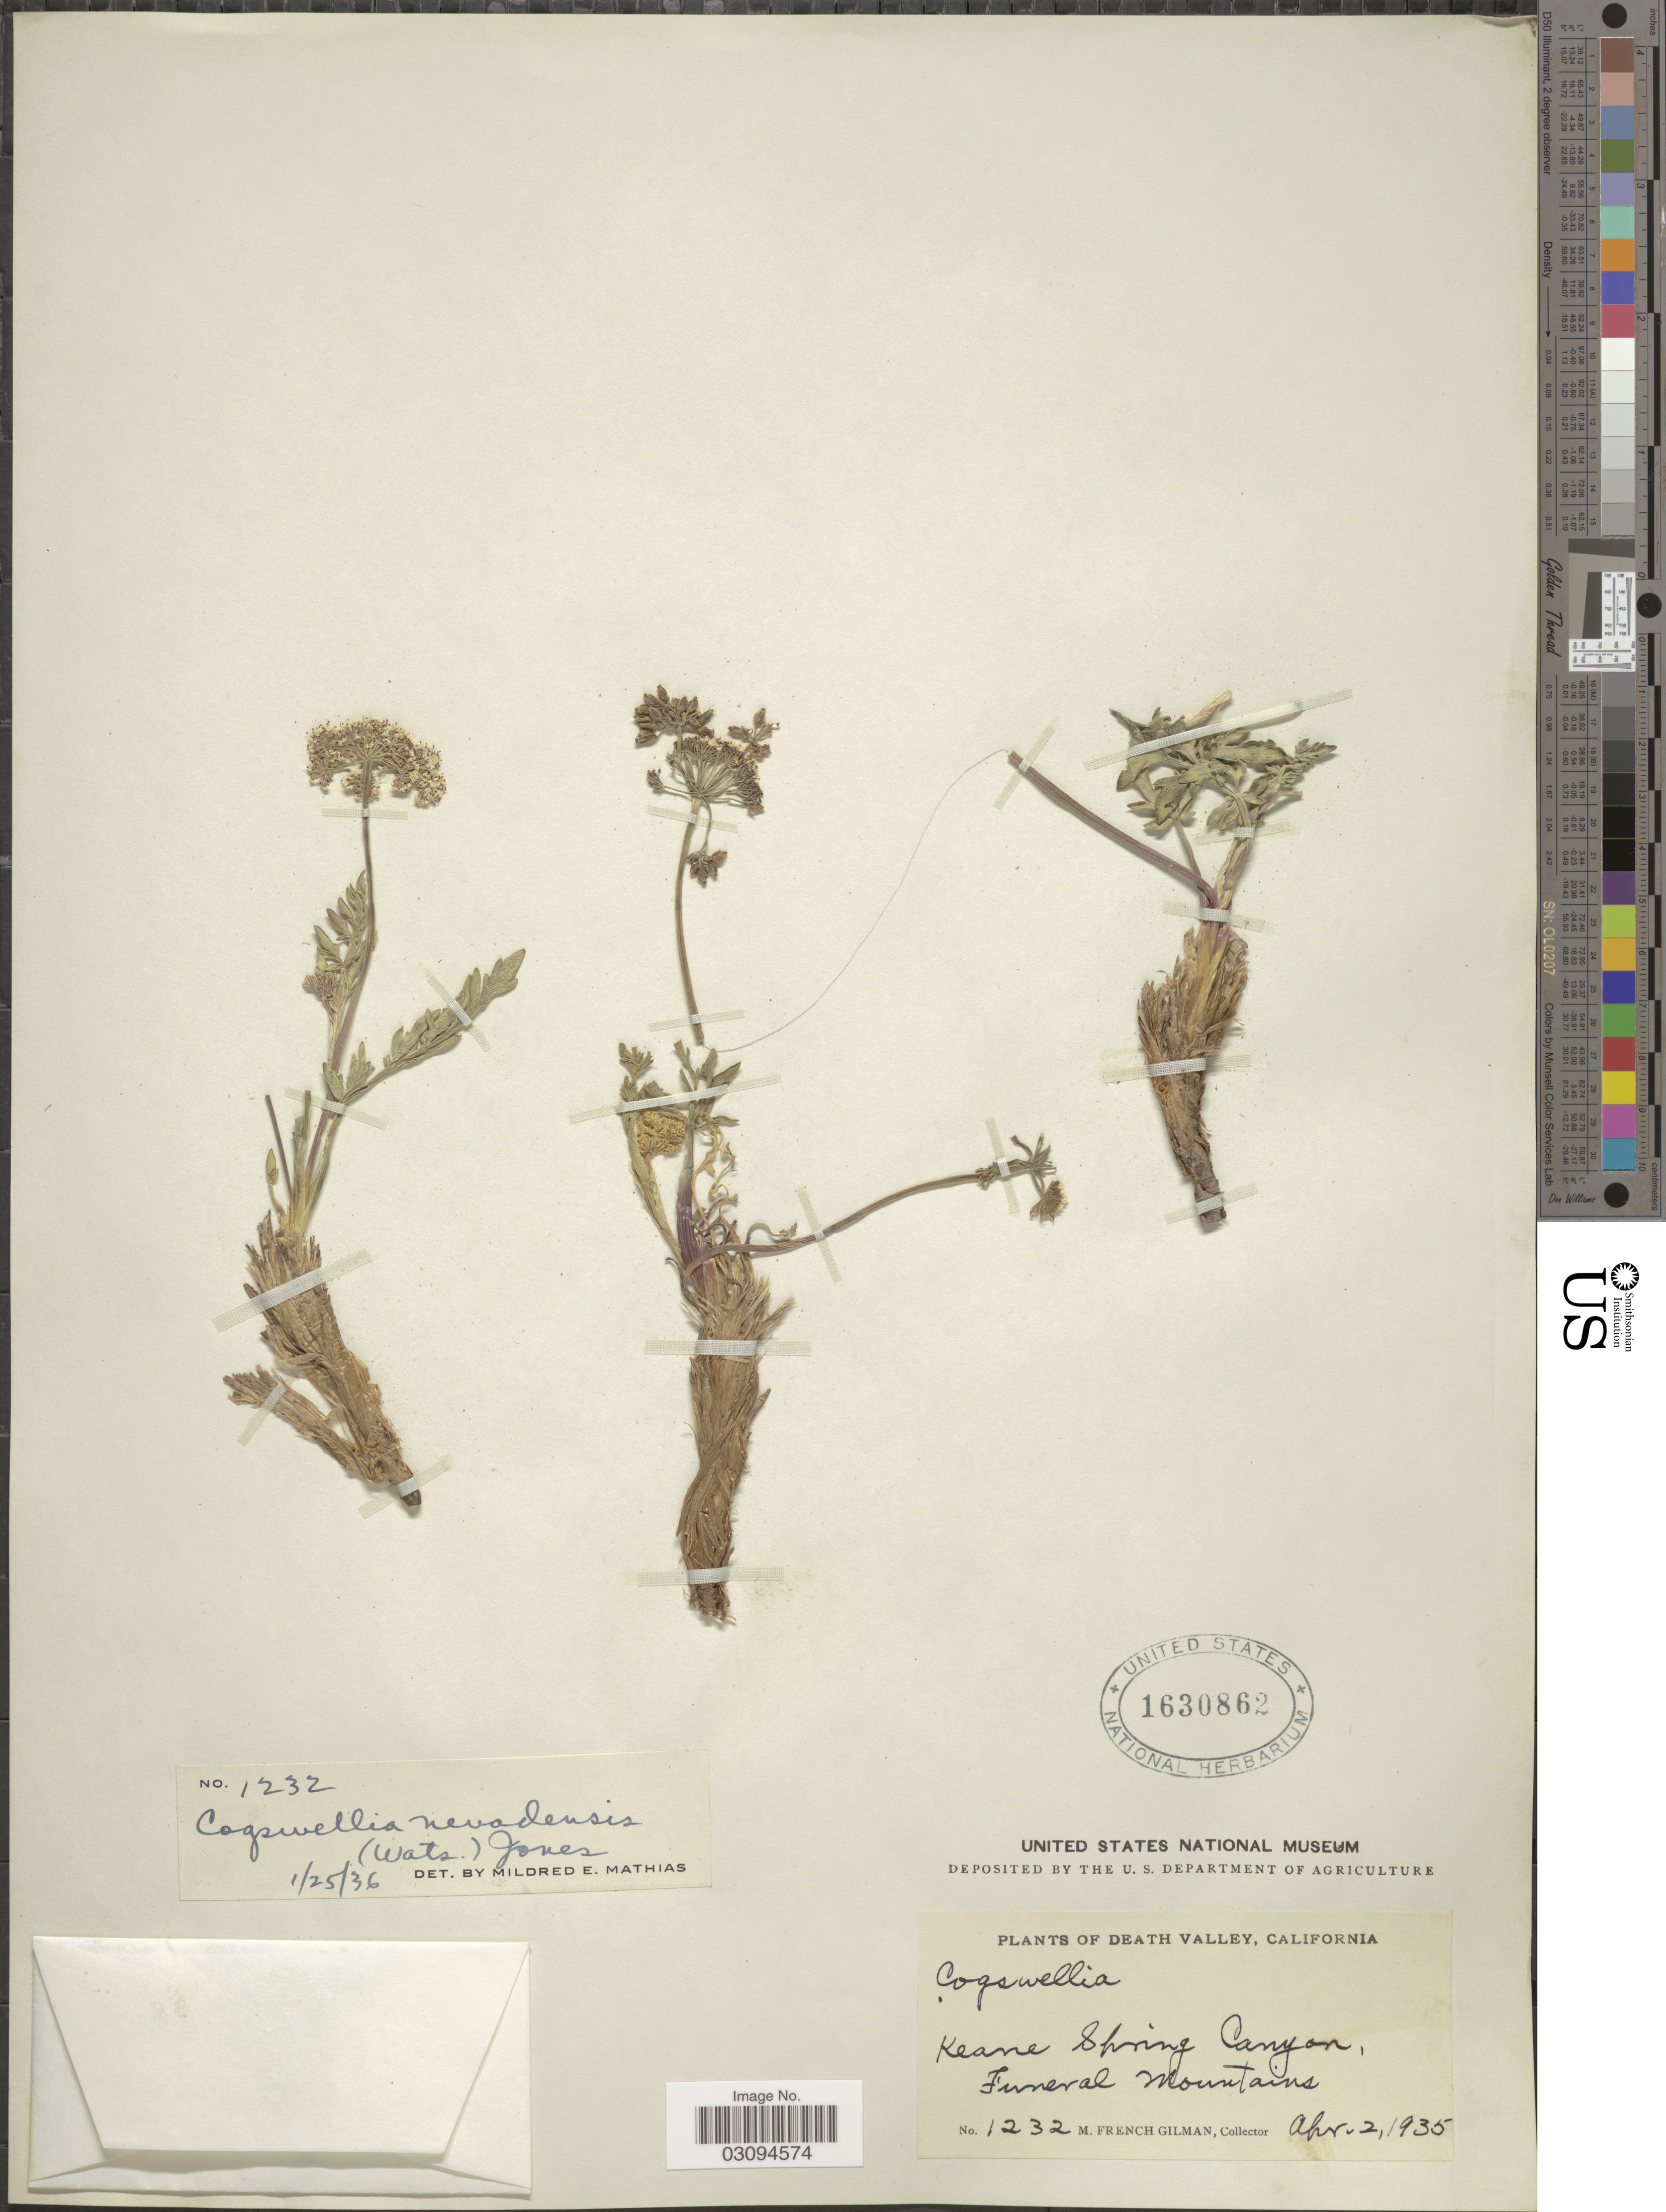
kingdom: Plantae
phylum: Tracheophyta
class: Magnoliopsida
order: Apiales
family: Apiaceae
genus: Lomatium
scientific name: Lomatium nevadense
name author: (S. Watson) J.M. Coult. & Rose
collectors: M. F. Gilman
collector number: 1232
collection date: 1935-04-02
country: United States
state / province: California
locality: Death Valley. Keane Spring Canyon, Funeral Mountains.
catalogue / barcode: US 1630862